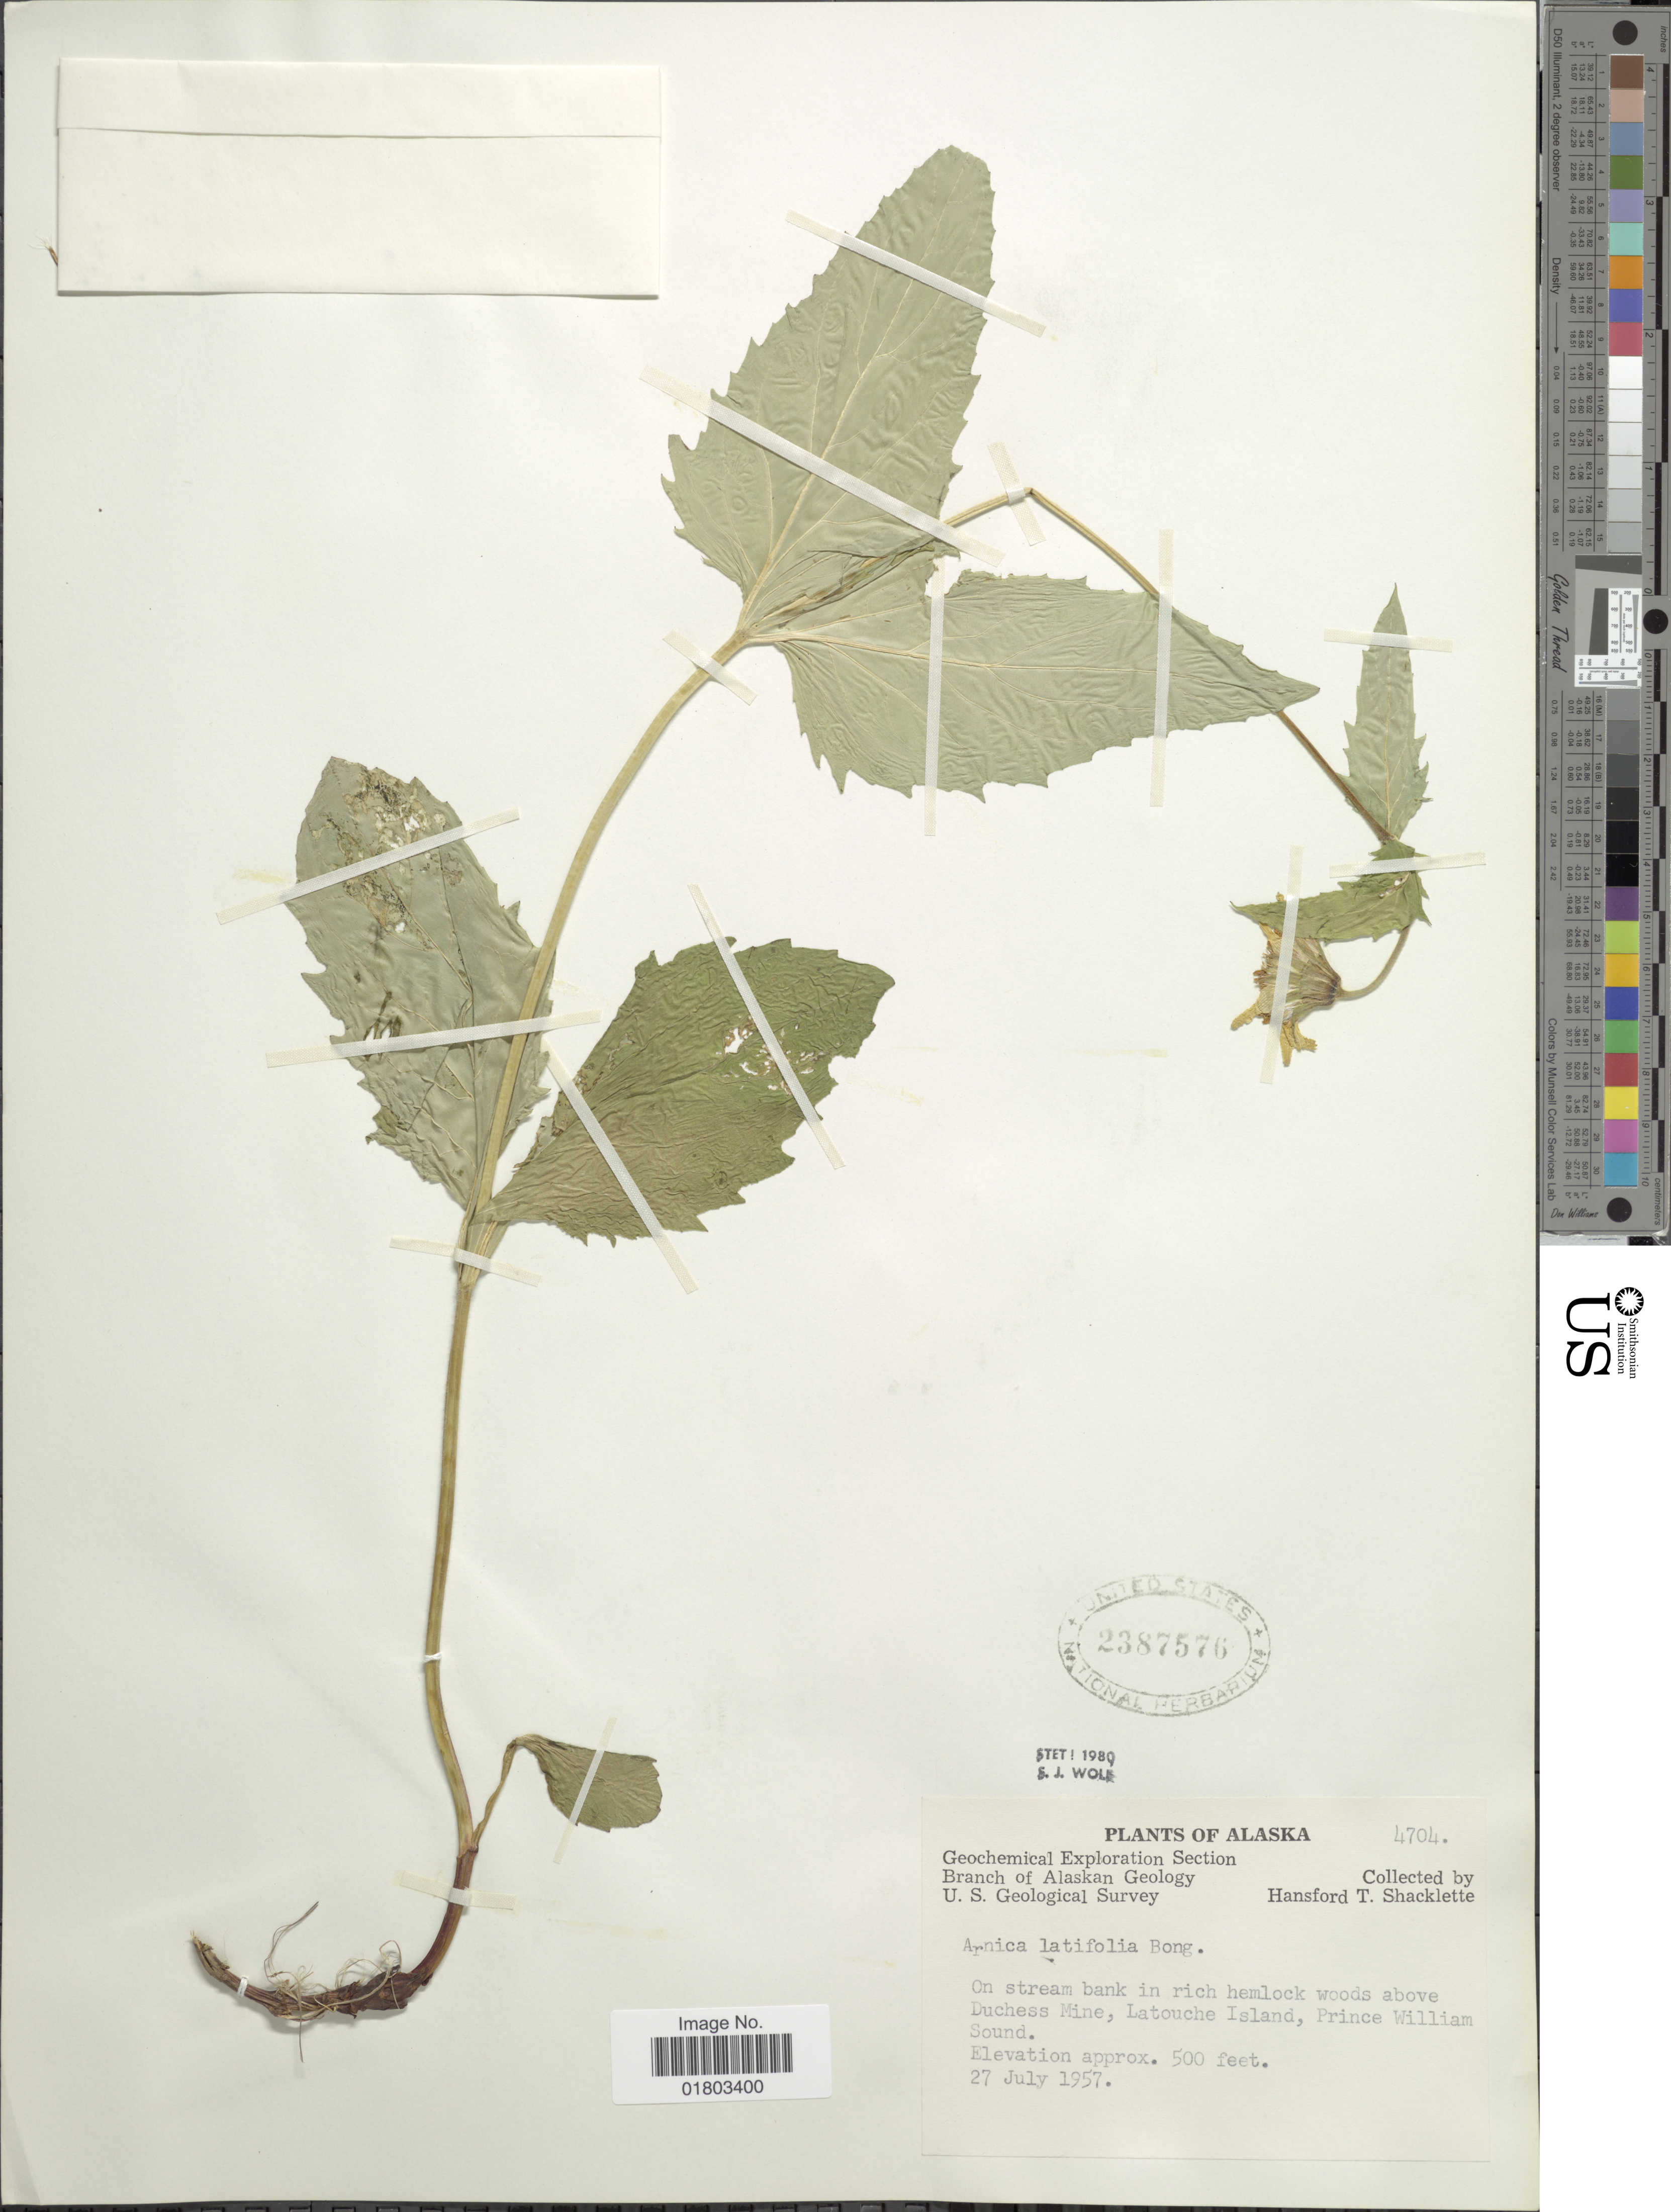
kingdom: Plantae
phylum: Tracheophyta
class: Magnoliopsida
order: Asterales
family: Asteraceae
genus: Arnica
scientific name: Arnica latifolia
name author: Bong.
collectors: H. Schacklette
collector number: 4704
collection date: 1957-07-27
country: United States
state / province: Alaska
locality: On streaming bank in rich hemlock woods above Duchess Mine, latouche Island, prince William Sound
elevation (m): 152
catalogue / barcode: US 2387576